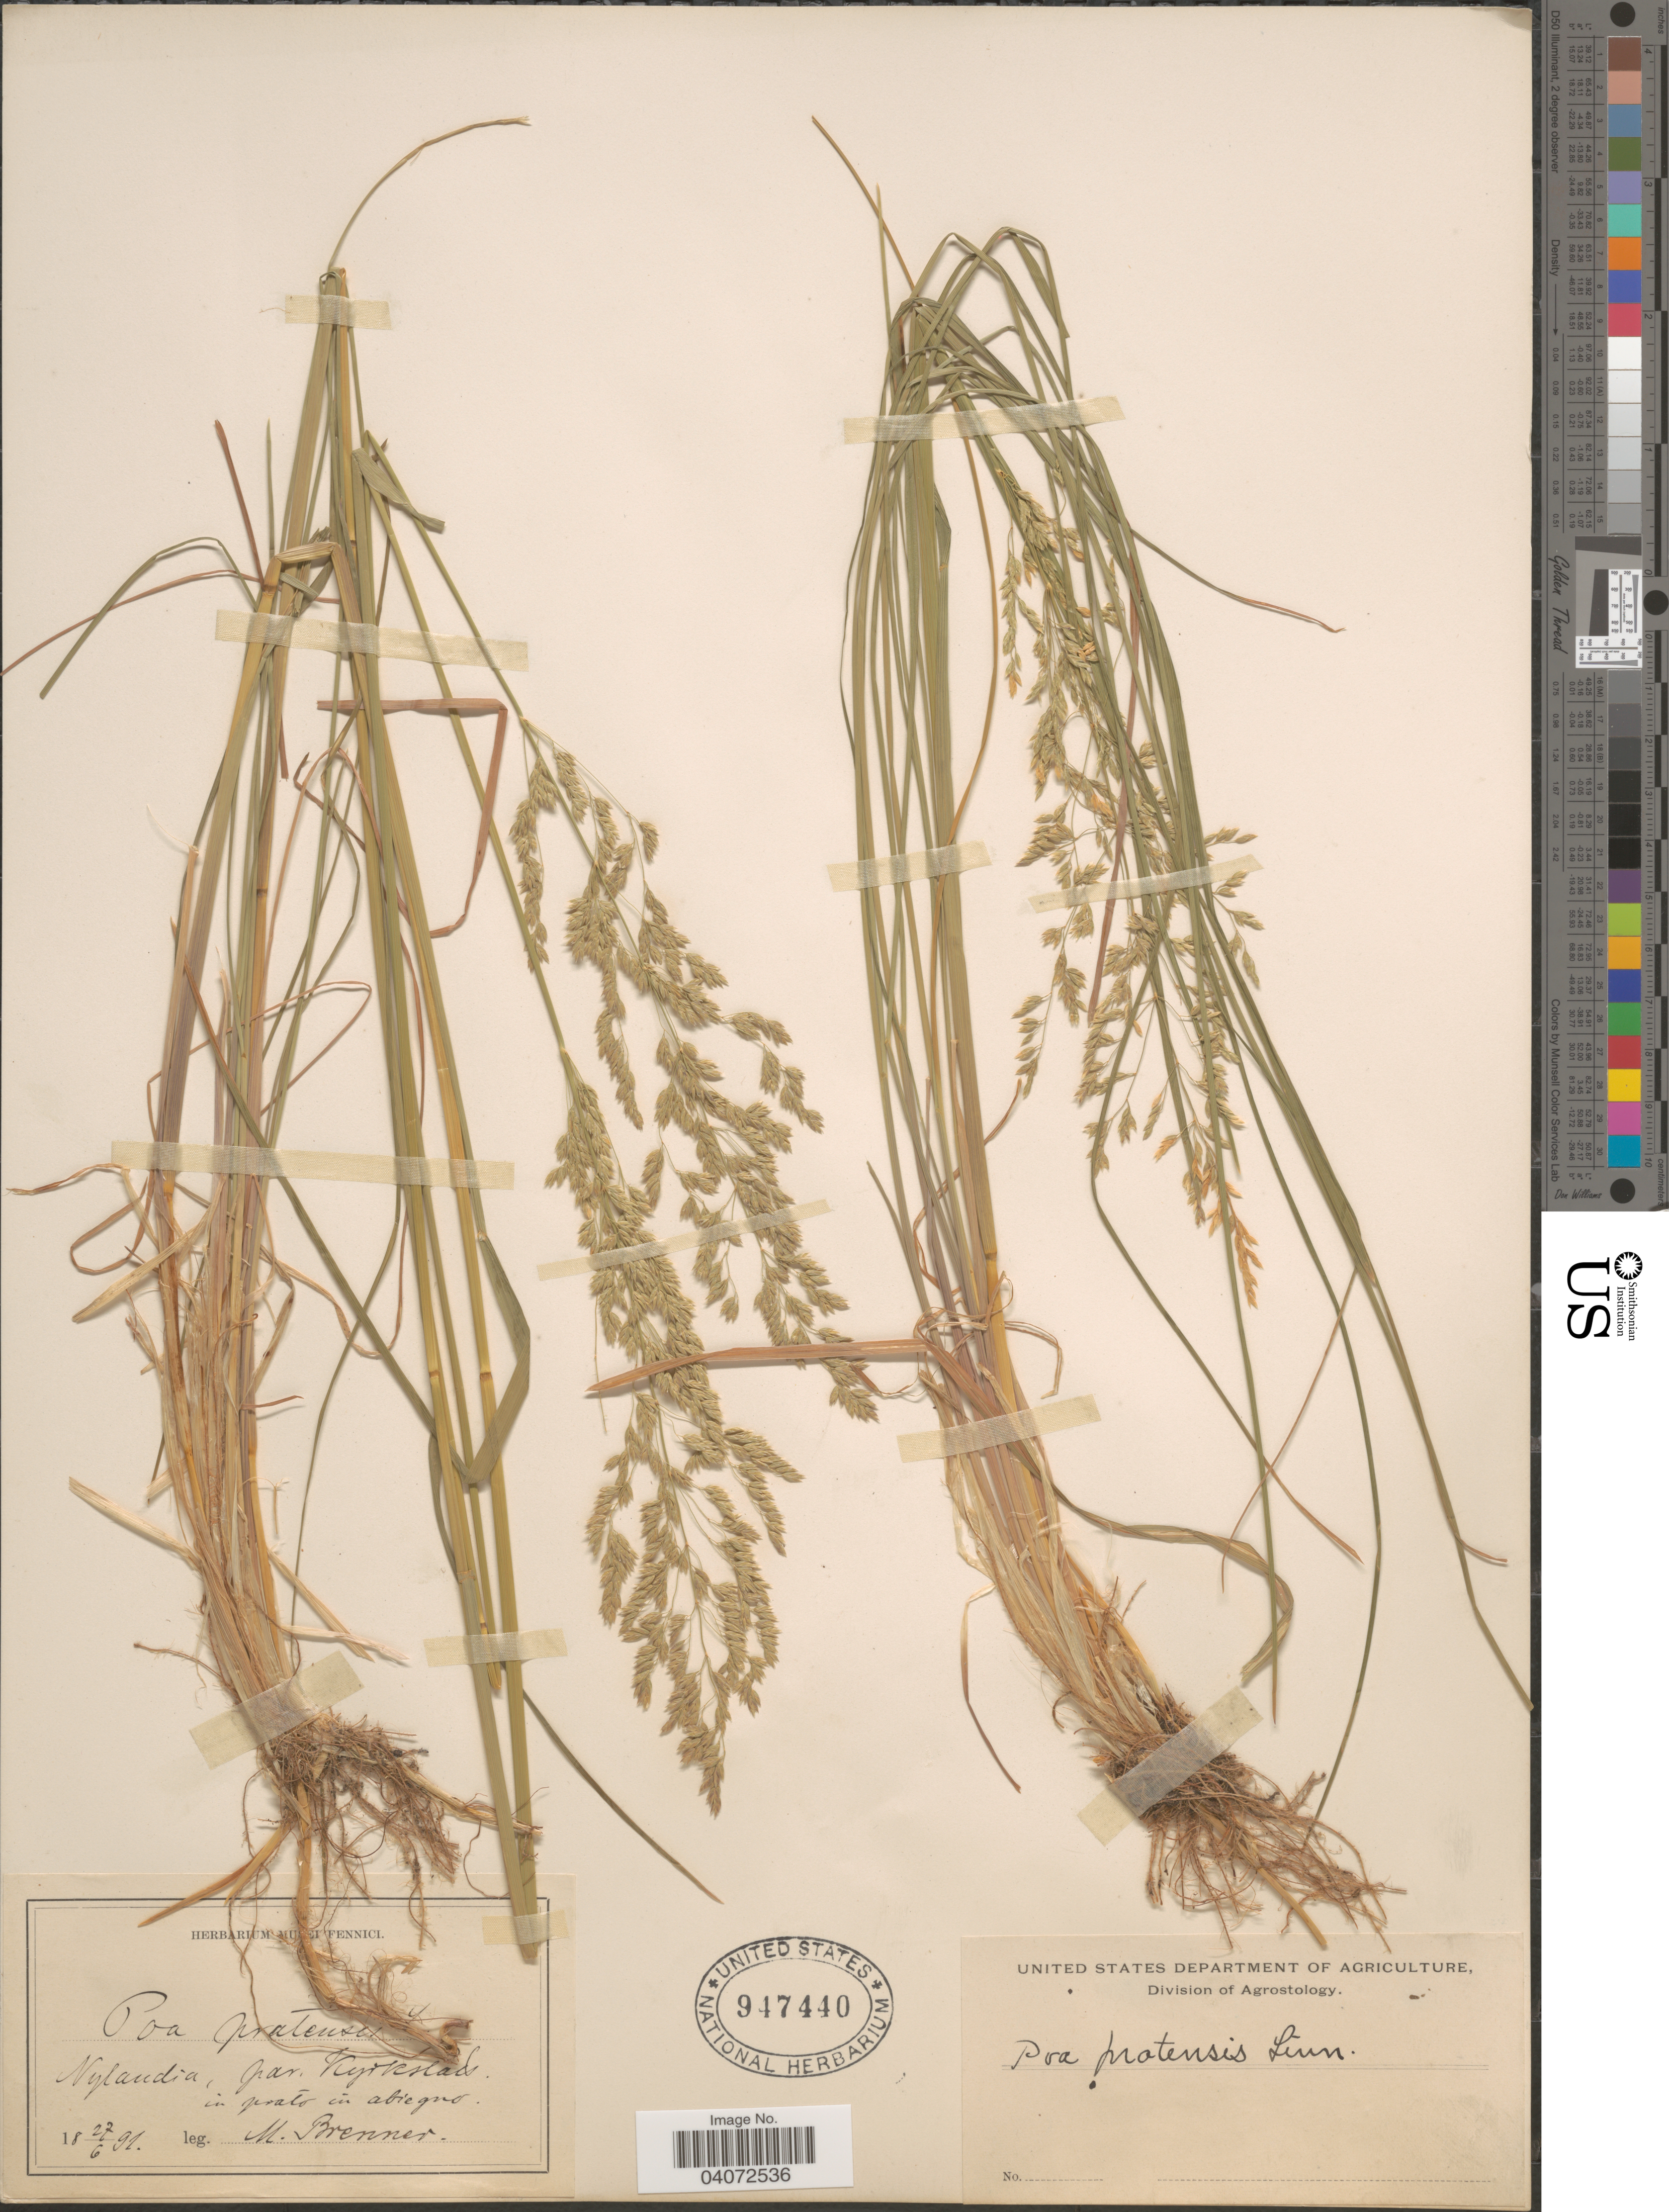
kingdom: Plantae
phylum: Tracheophyta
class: Liliopsida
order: Poales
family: Poaceae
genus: Poa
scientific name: Poa pratensis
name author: L.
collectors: M. Brenner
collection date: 1891-06-27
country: Finland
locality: Nylandia, par. Kyrkstad. In prato in abiegno.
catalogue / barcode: US 947440